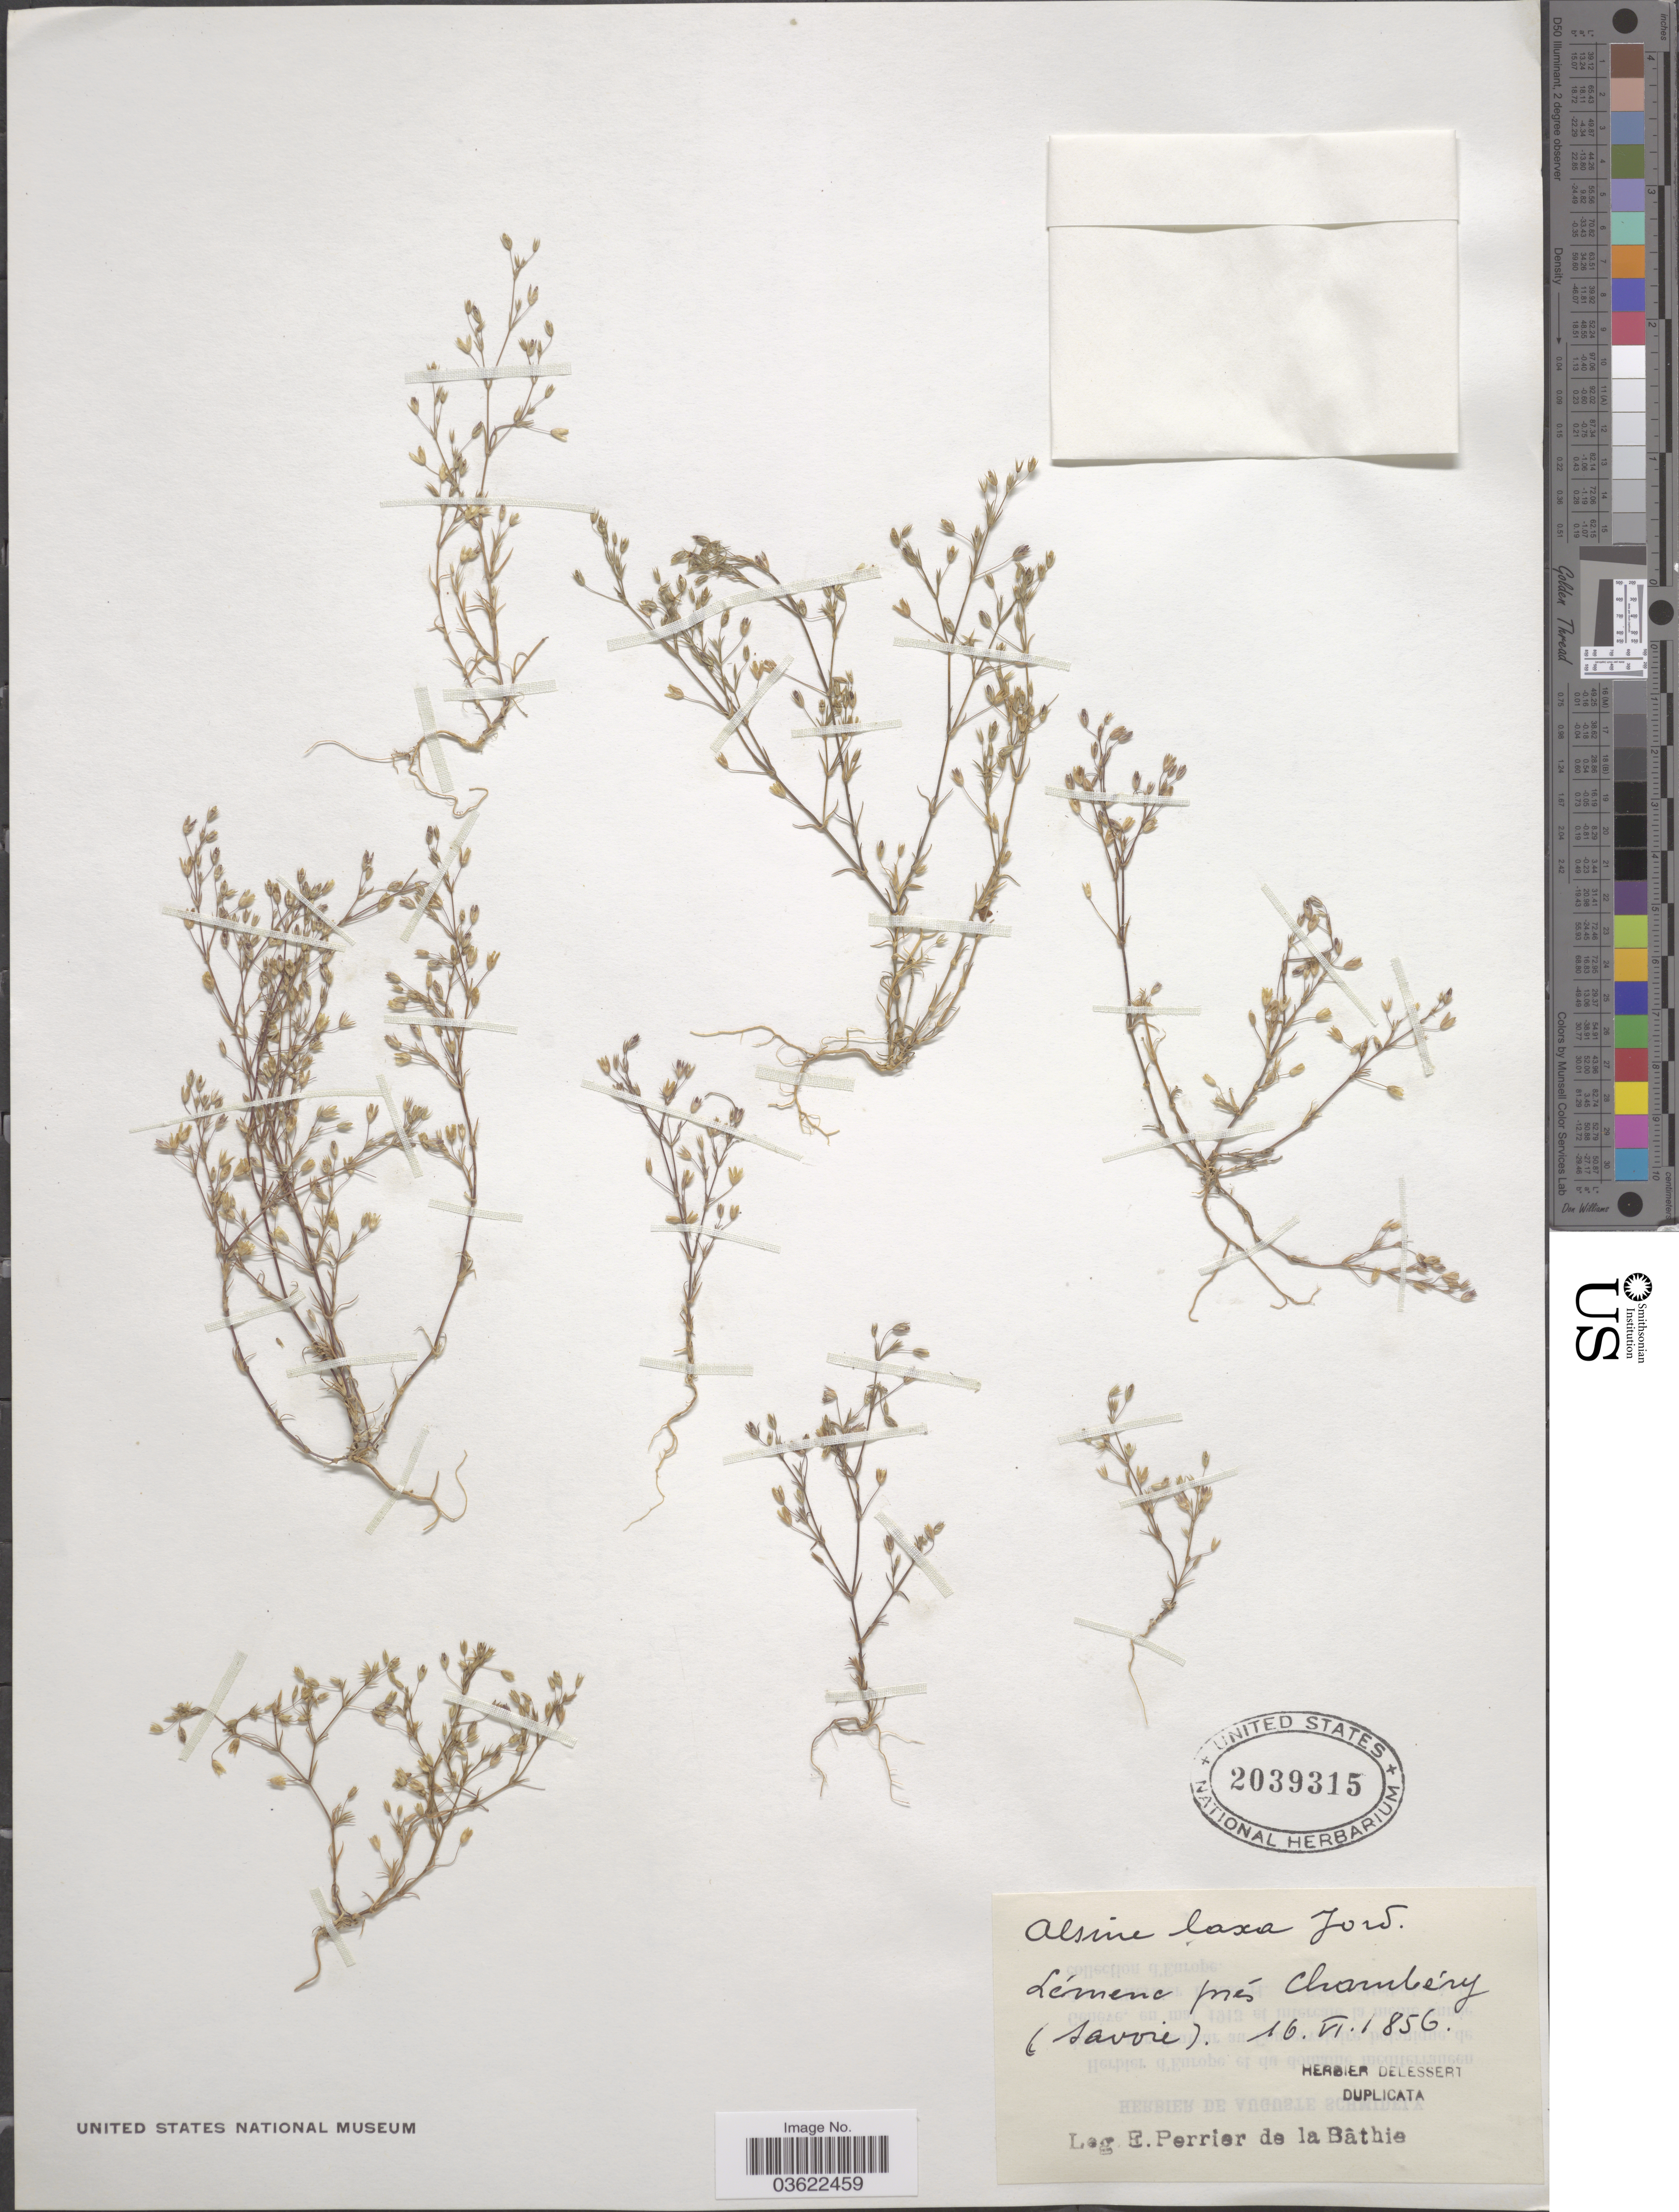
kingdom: Plantae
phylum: Tracheophyta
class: Magnoliopsida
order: Caryophyllales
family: Caryophyllaceae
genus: Arenaria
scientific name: Arenaria laxa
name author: Fisch. ex Ser.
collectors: E. Perrier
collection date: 1856-06-16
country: France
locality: Lémene prés Chambéry (savoie).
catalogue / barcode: US 2039315